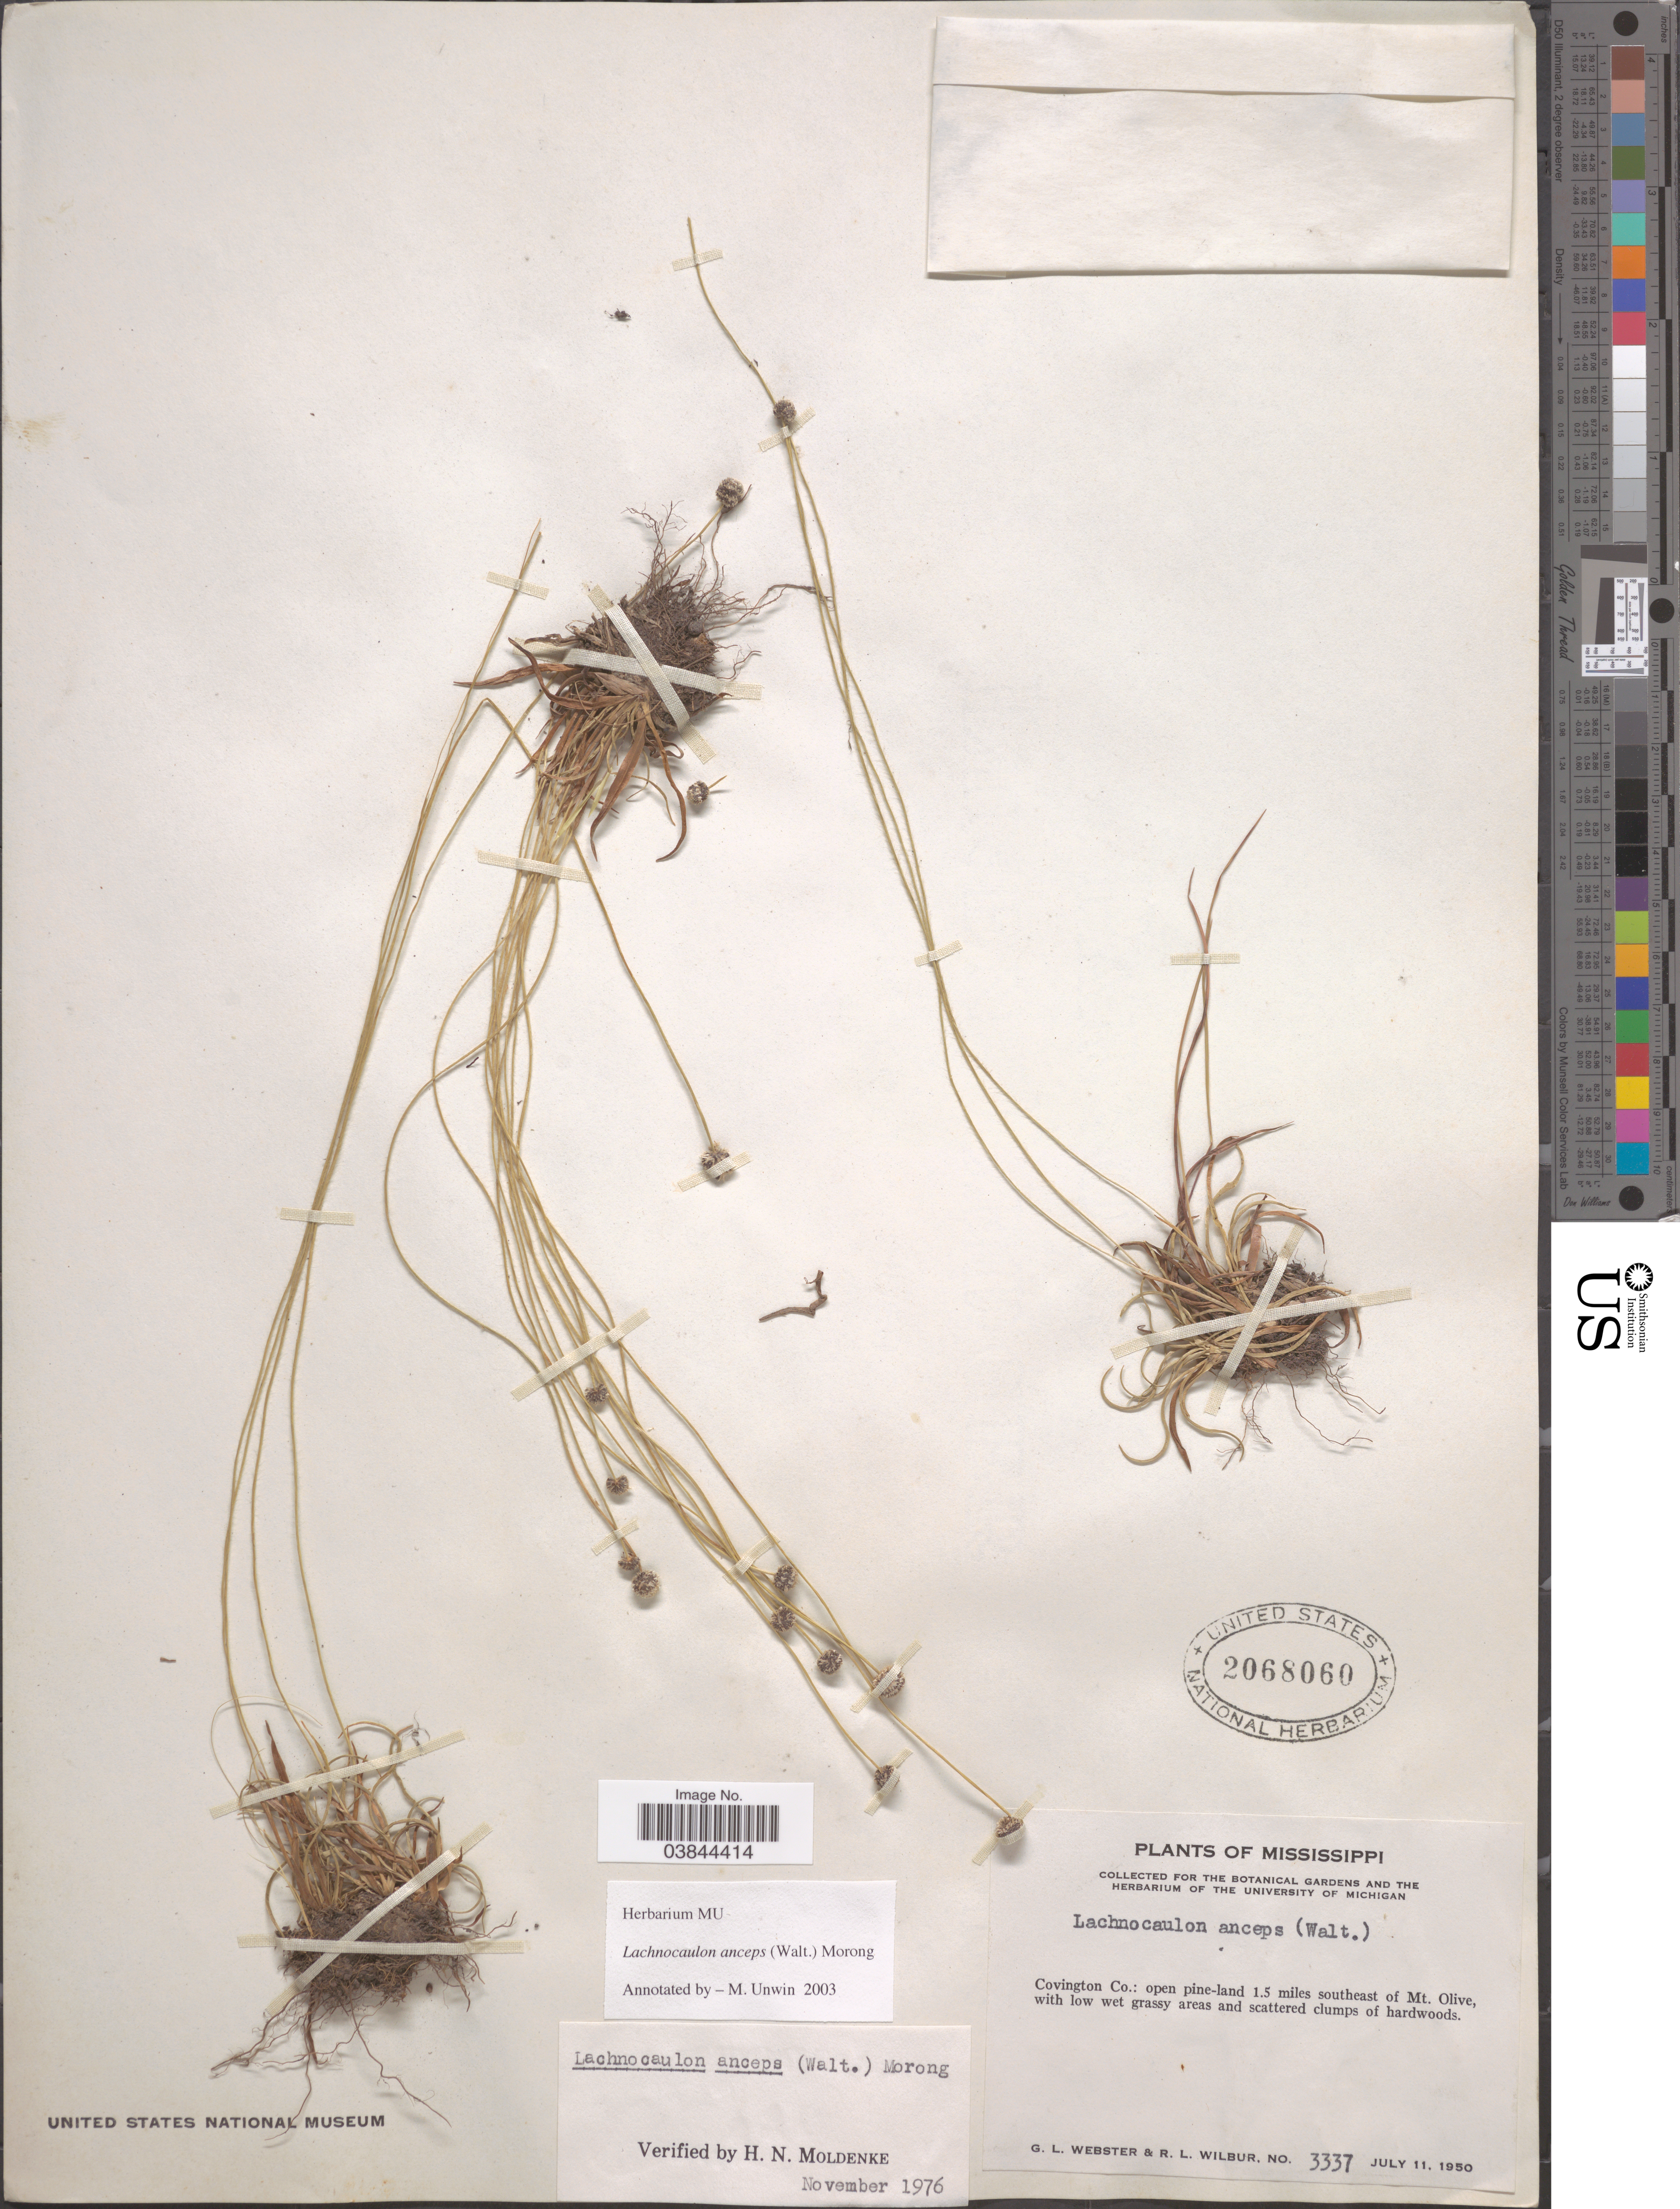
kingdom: Plantae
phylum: Tracheophyta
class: Liliopsida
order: Poales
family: Eriocaulaceae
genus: Lachnocaulon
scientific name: Lachnocaulon anceps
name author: (Walter) Morong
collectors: G. L. Webster & R. L. Wilbur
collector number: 3337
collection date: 1950-07-11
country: United States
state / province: Mississippi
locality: Covington Co.: open pine-land 1.5 miles southeast of Mt. Olive.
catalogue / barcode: US 2068060